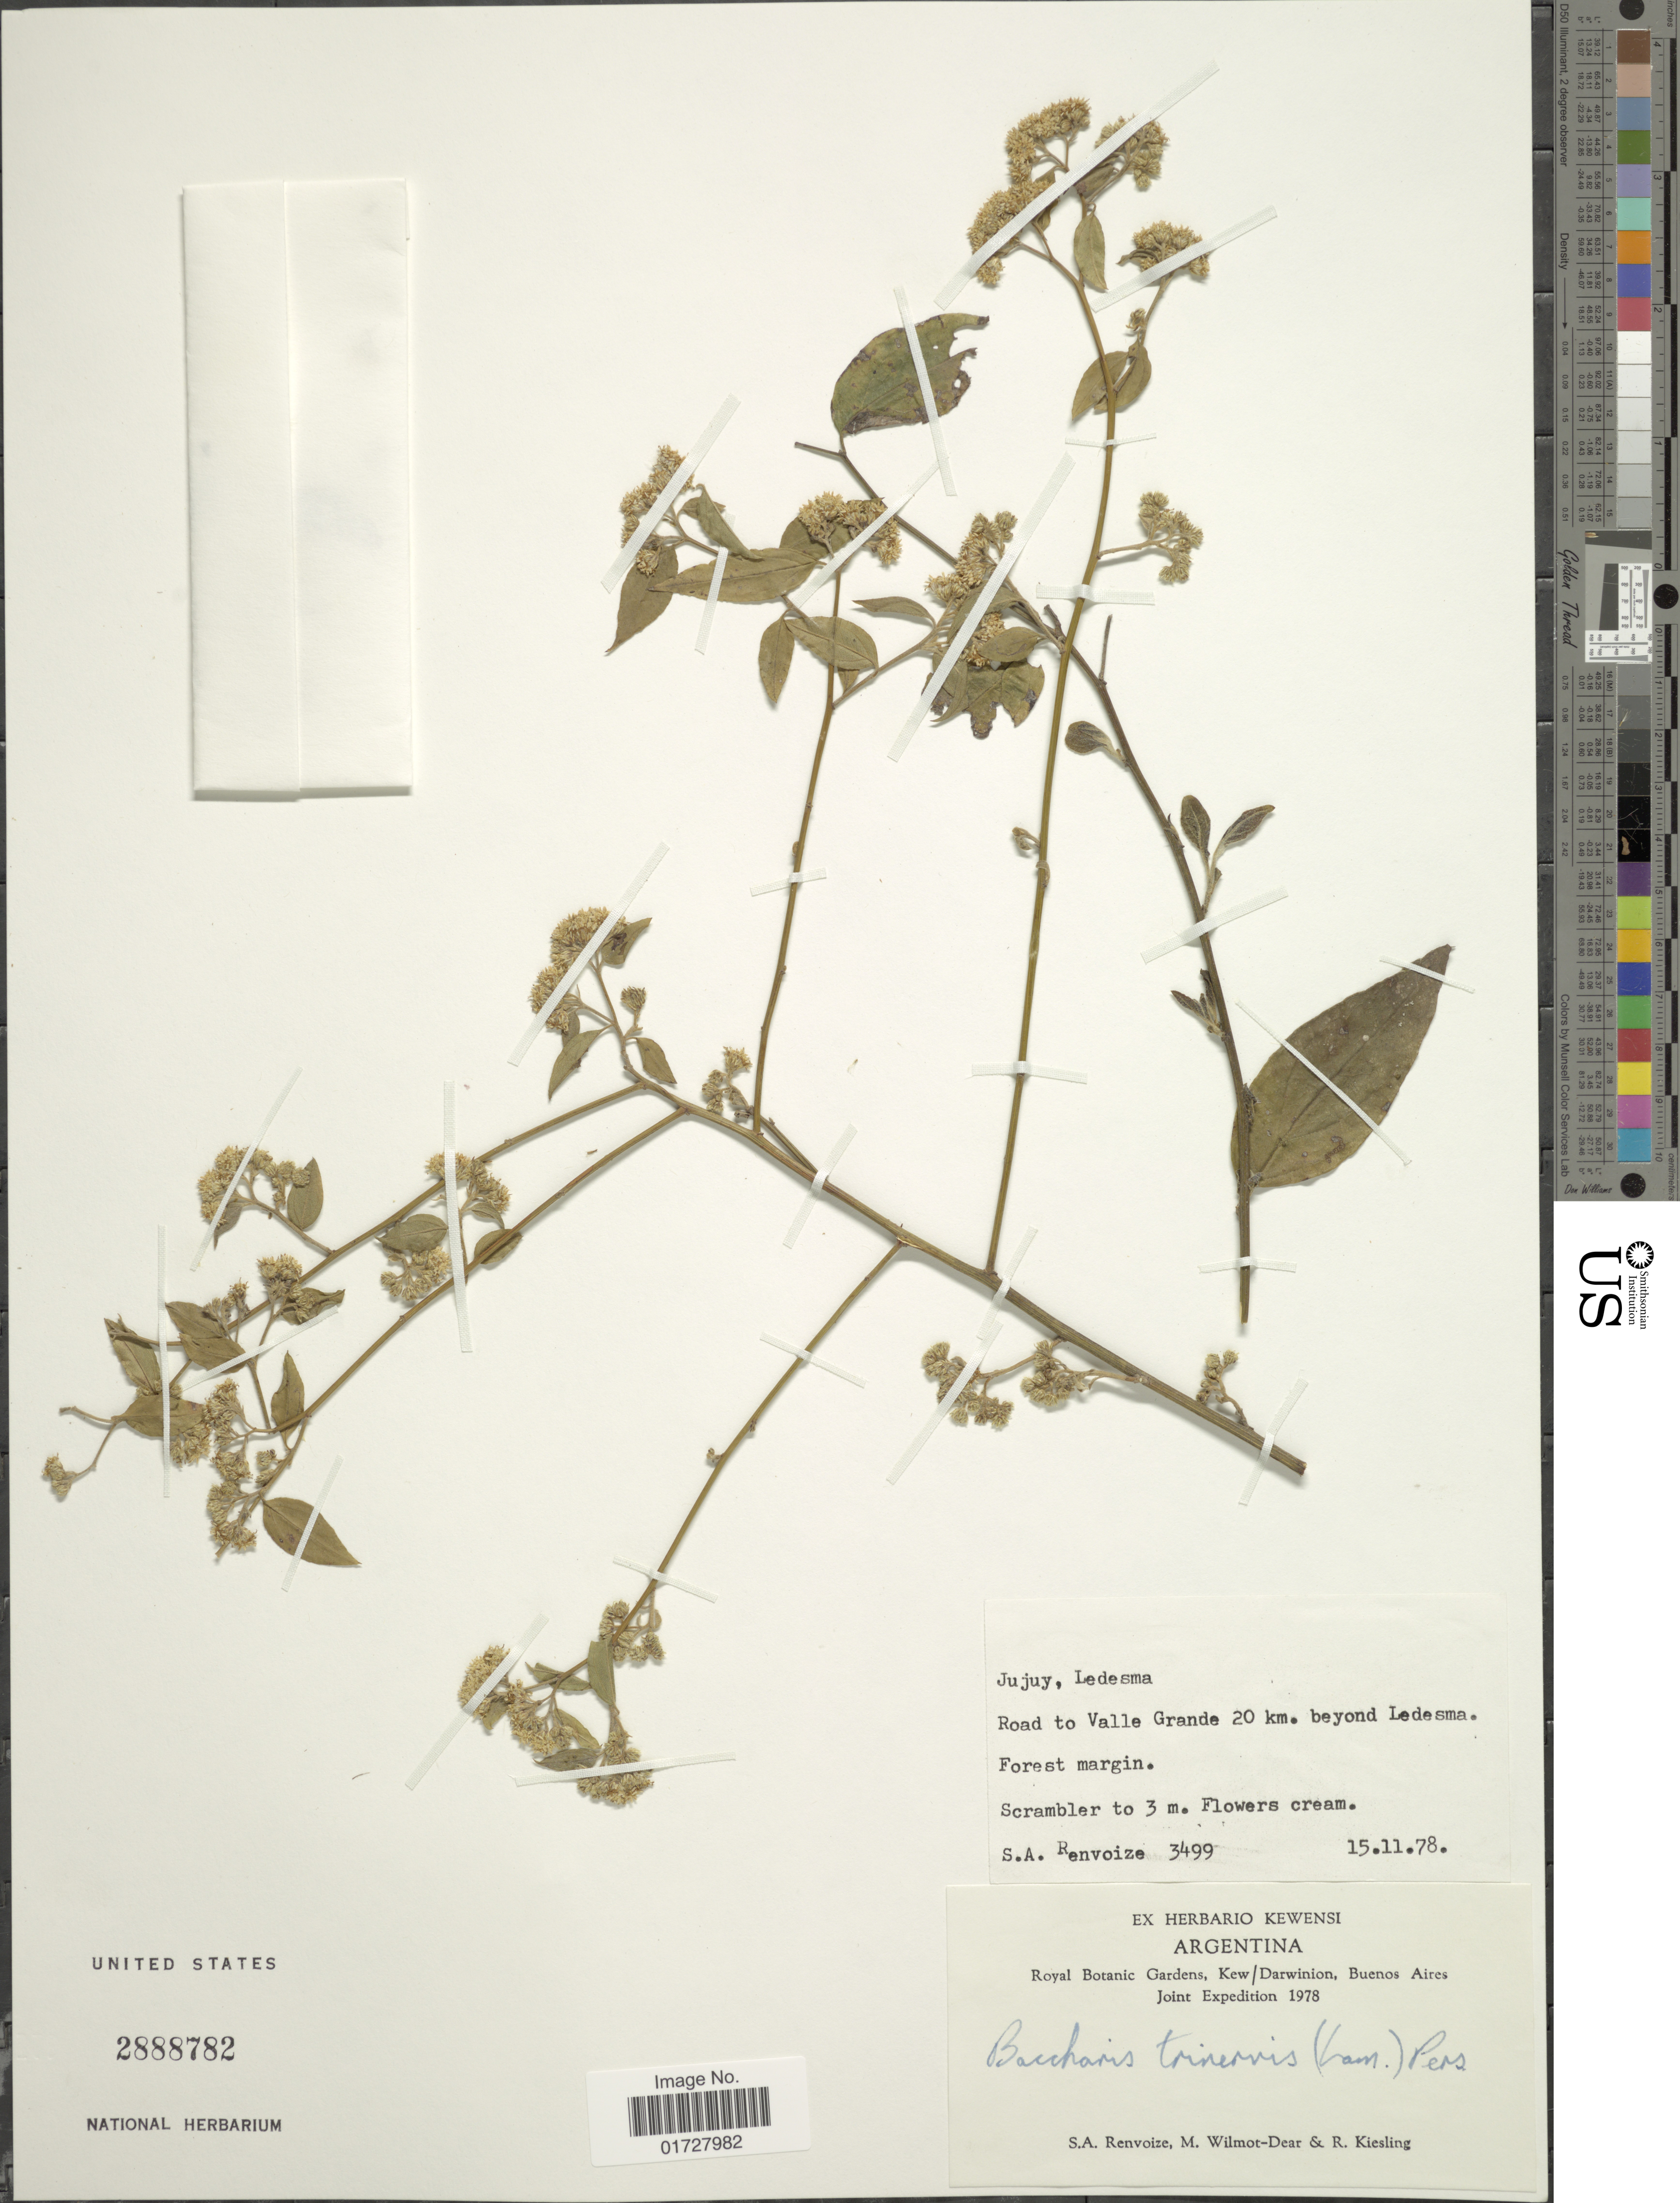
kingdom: Plantae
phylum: Tracheophyta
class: Magnoliopsida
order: Asterales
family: Asteraceae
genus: Baccharis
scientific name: Baccharis tucumanensis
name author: Hook. & Arn.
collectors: S. A. Renvoize, M. Wilmot-Dear & R. Kiesling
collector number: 3499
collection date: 1978-11-15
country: Argentina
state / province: Jujuy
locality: Ledesma, Road to Valle Grande 20 km beyond Ledesma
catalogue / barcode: US 2888782